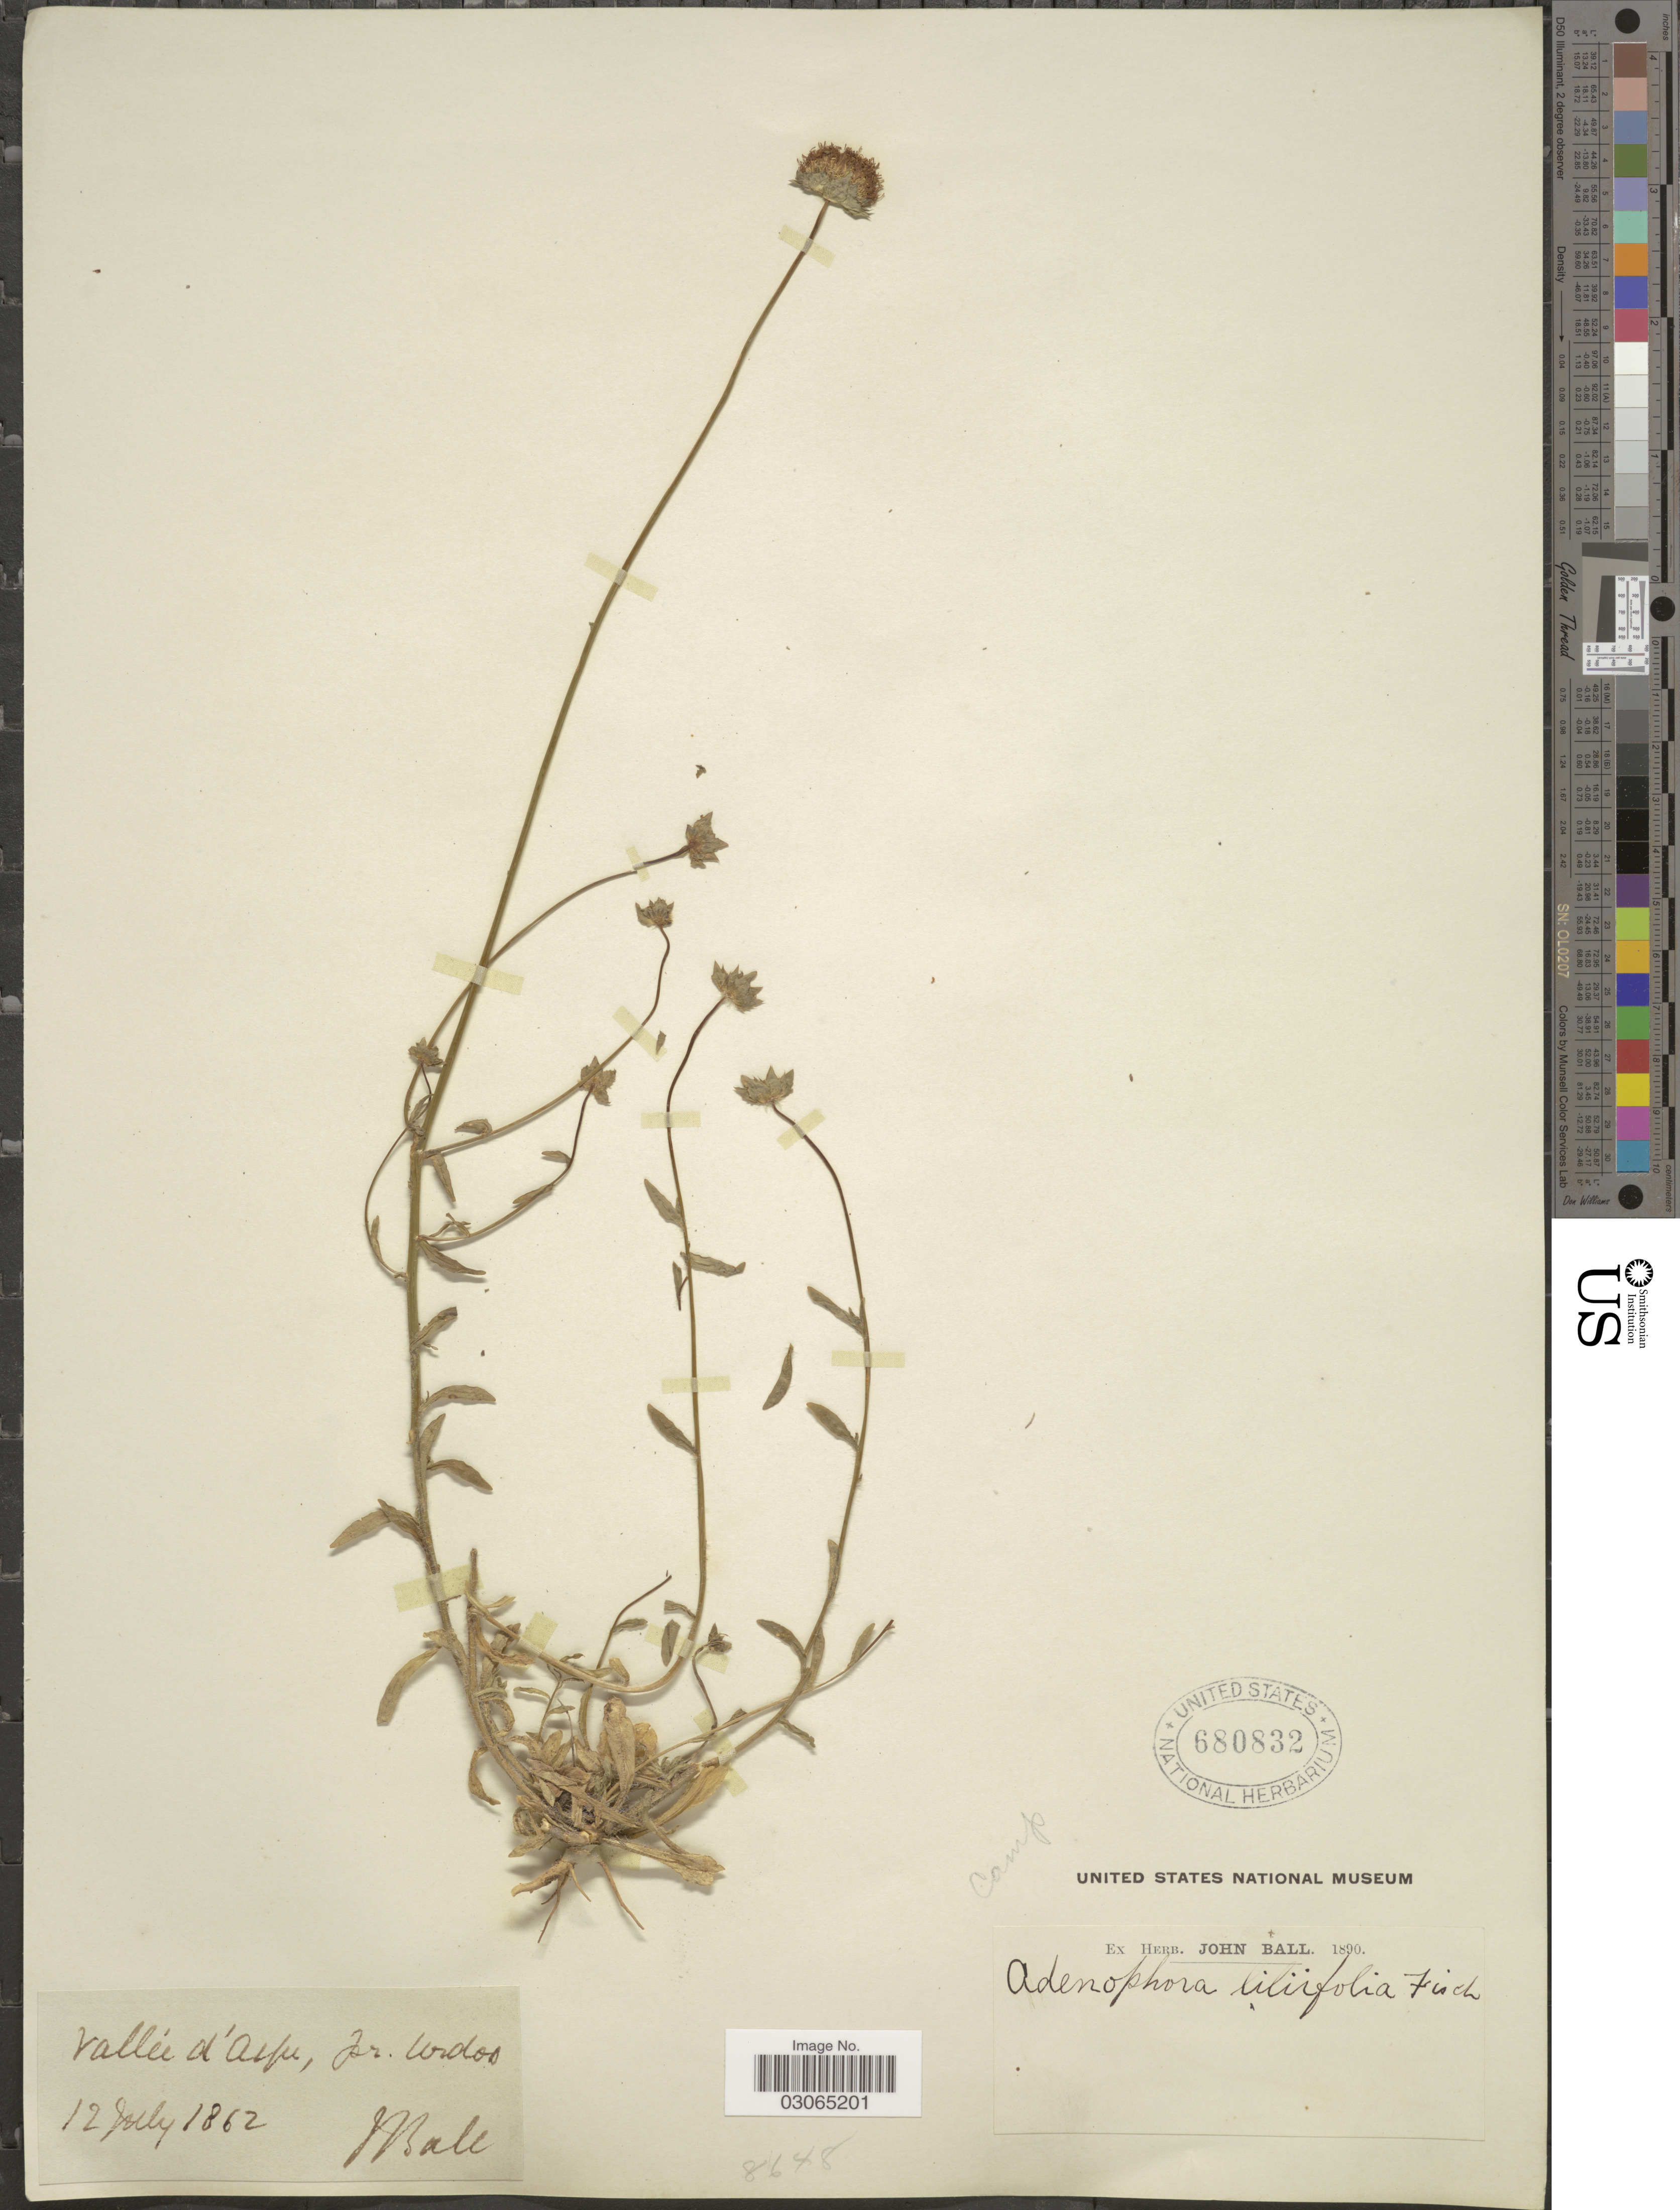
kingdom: Plantae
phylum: Tracheophyta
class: Magnoliopsida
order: Asterales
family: Campanulaceae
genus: Adenophora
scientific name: Adenophora liliifolia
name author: (L.) A. DC.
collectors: J. Ball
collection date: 1862-07-12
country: France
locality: Vallée d'Aspe, pr. Urdos.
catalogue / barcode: US 680832